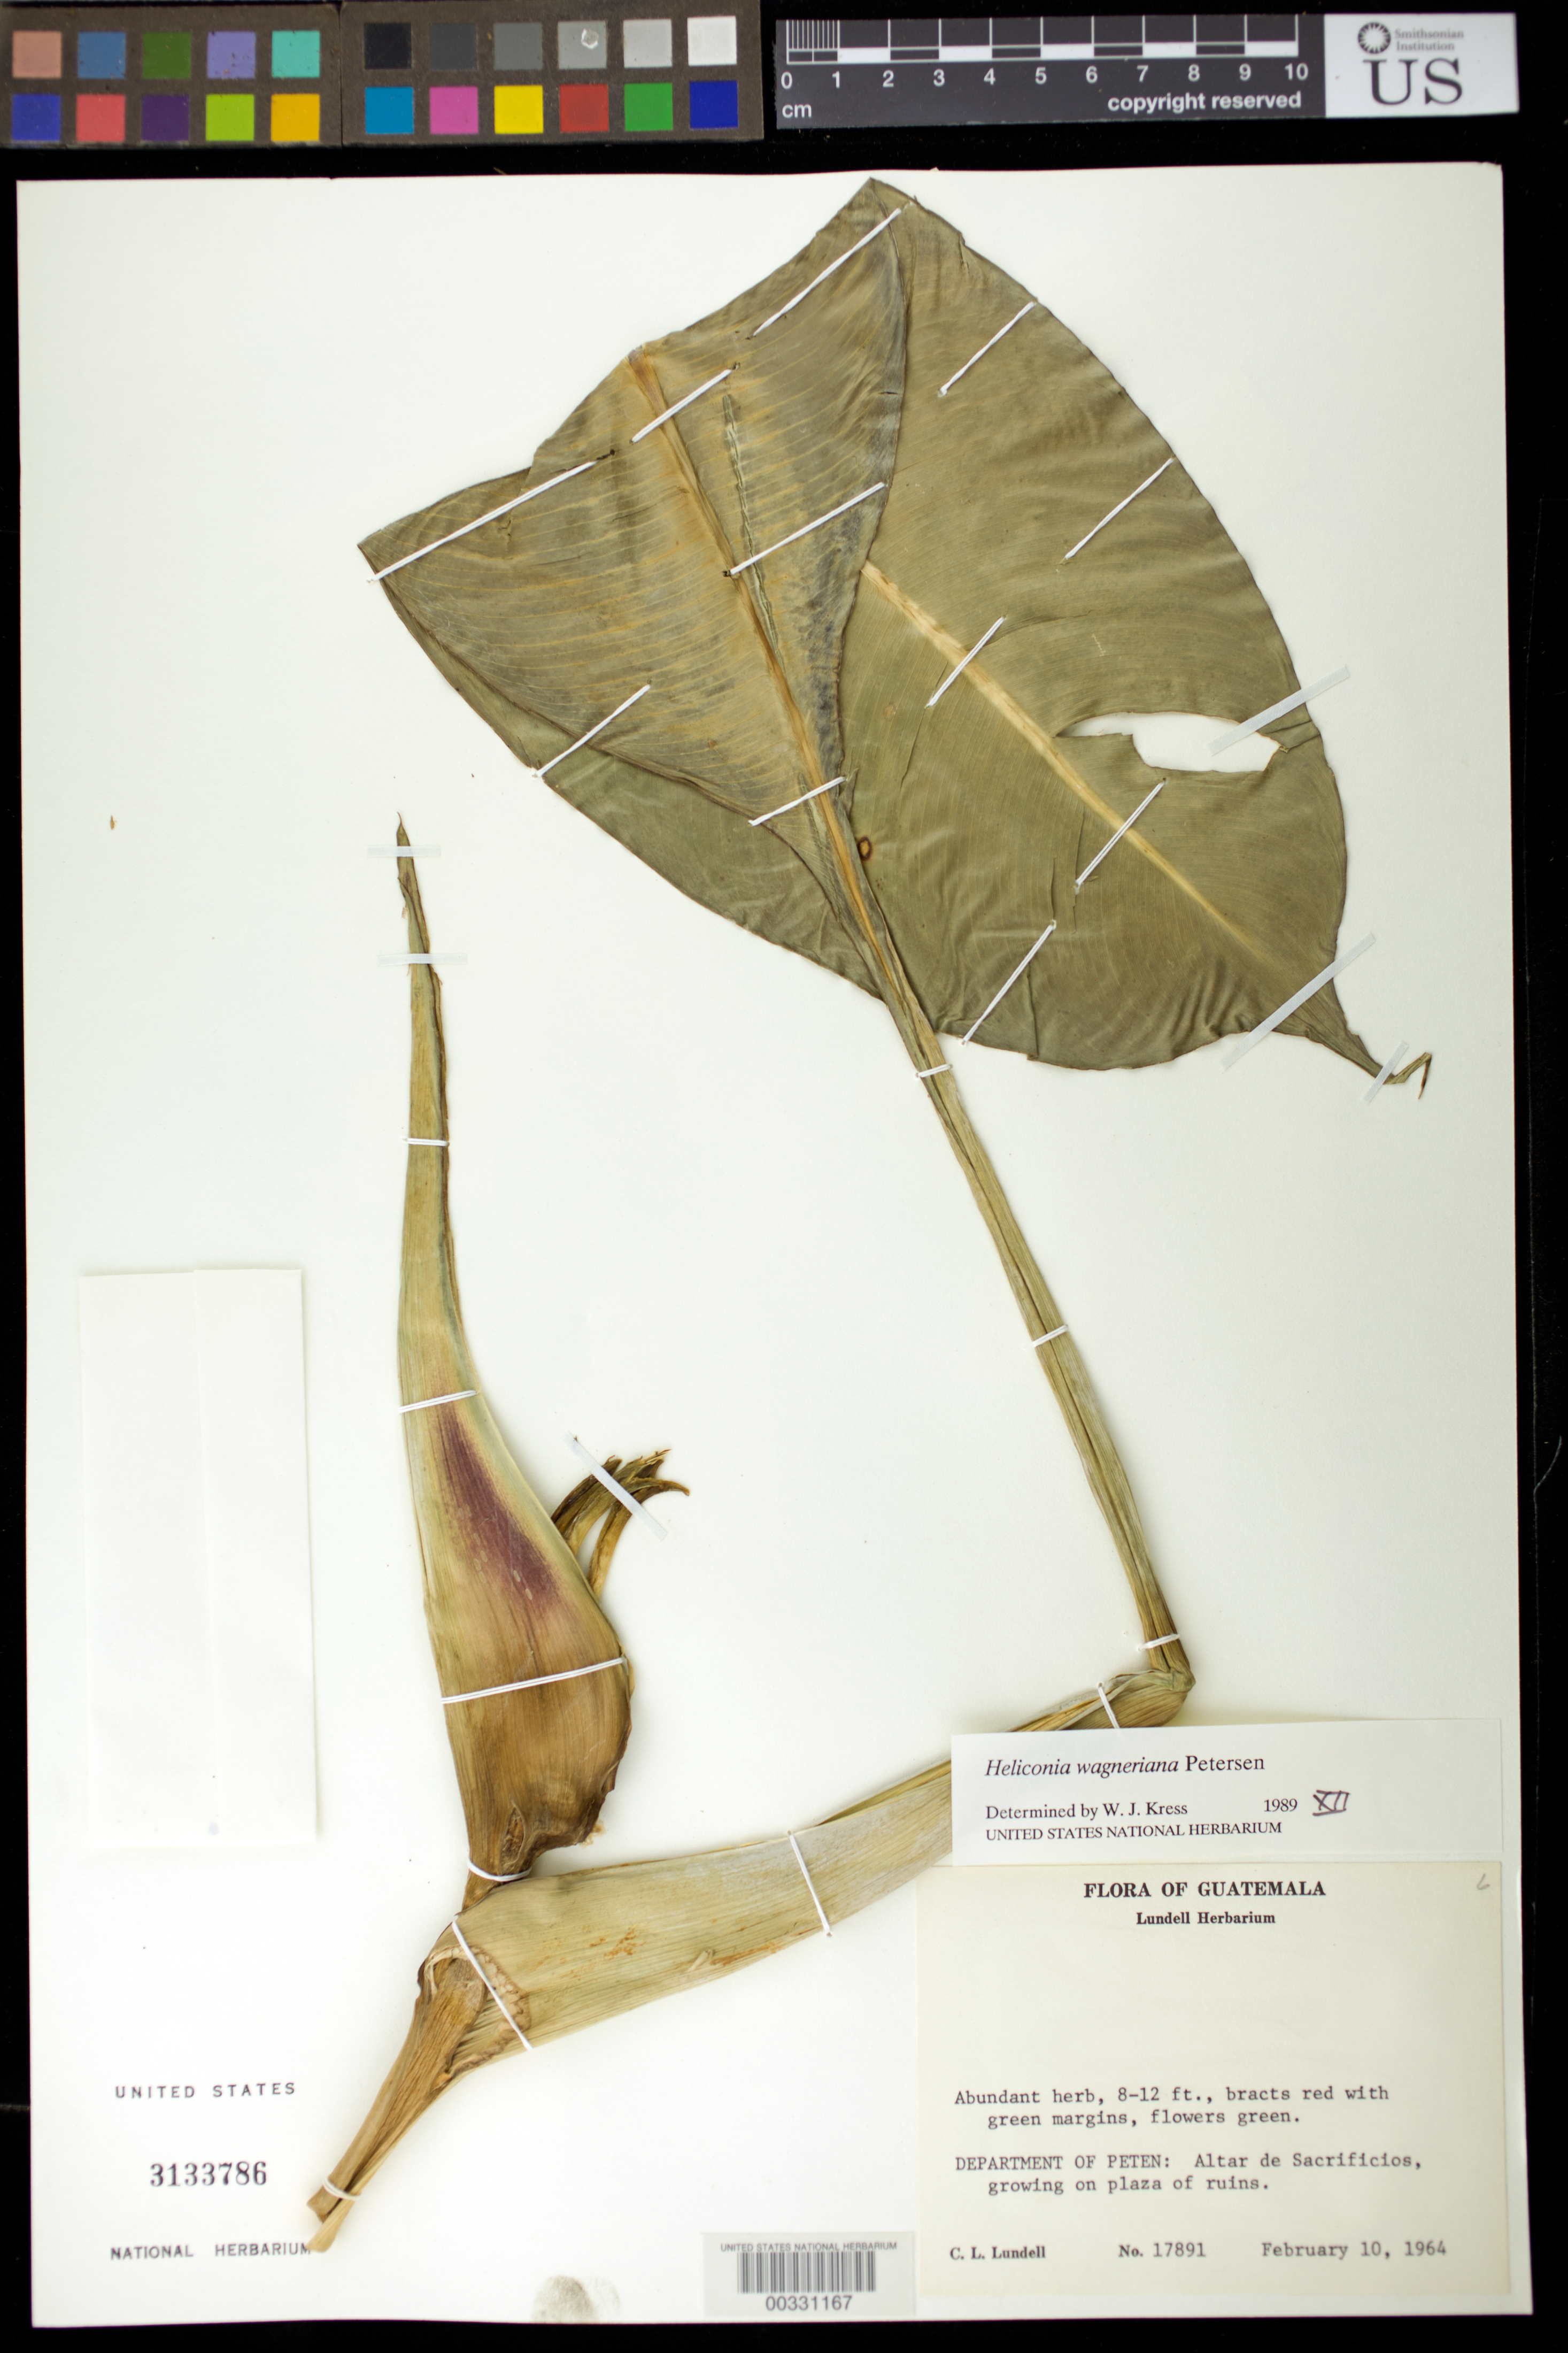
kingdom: Plantae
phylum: Tracheophyta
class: Liliopsida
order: Zingiberales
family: Heliconiaceae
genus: Heliconia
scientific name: Heliconia wagneriana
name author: Petersen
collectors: C. L. Lundell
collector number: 17891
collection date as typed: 10 Feb 1964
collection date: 1964-02-10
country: Guatemala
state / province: El Petén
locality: Altar de sacrificios, growing on plaza of ruins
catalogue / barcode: US 3133786